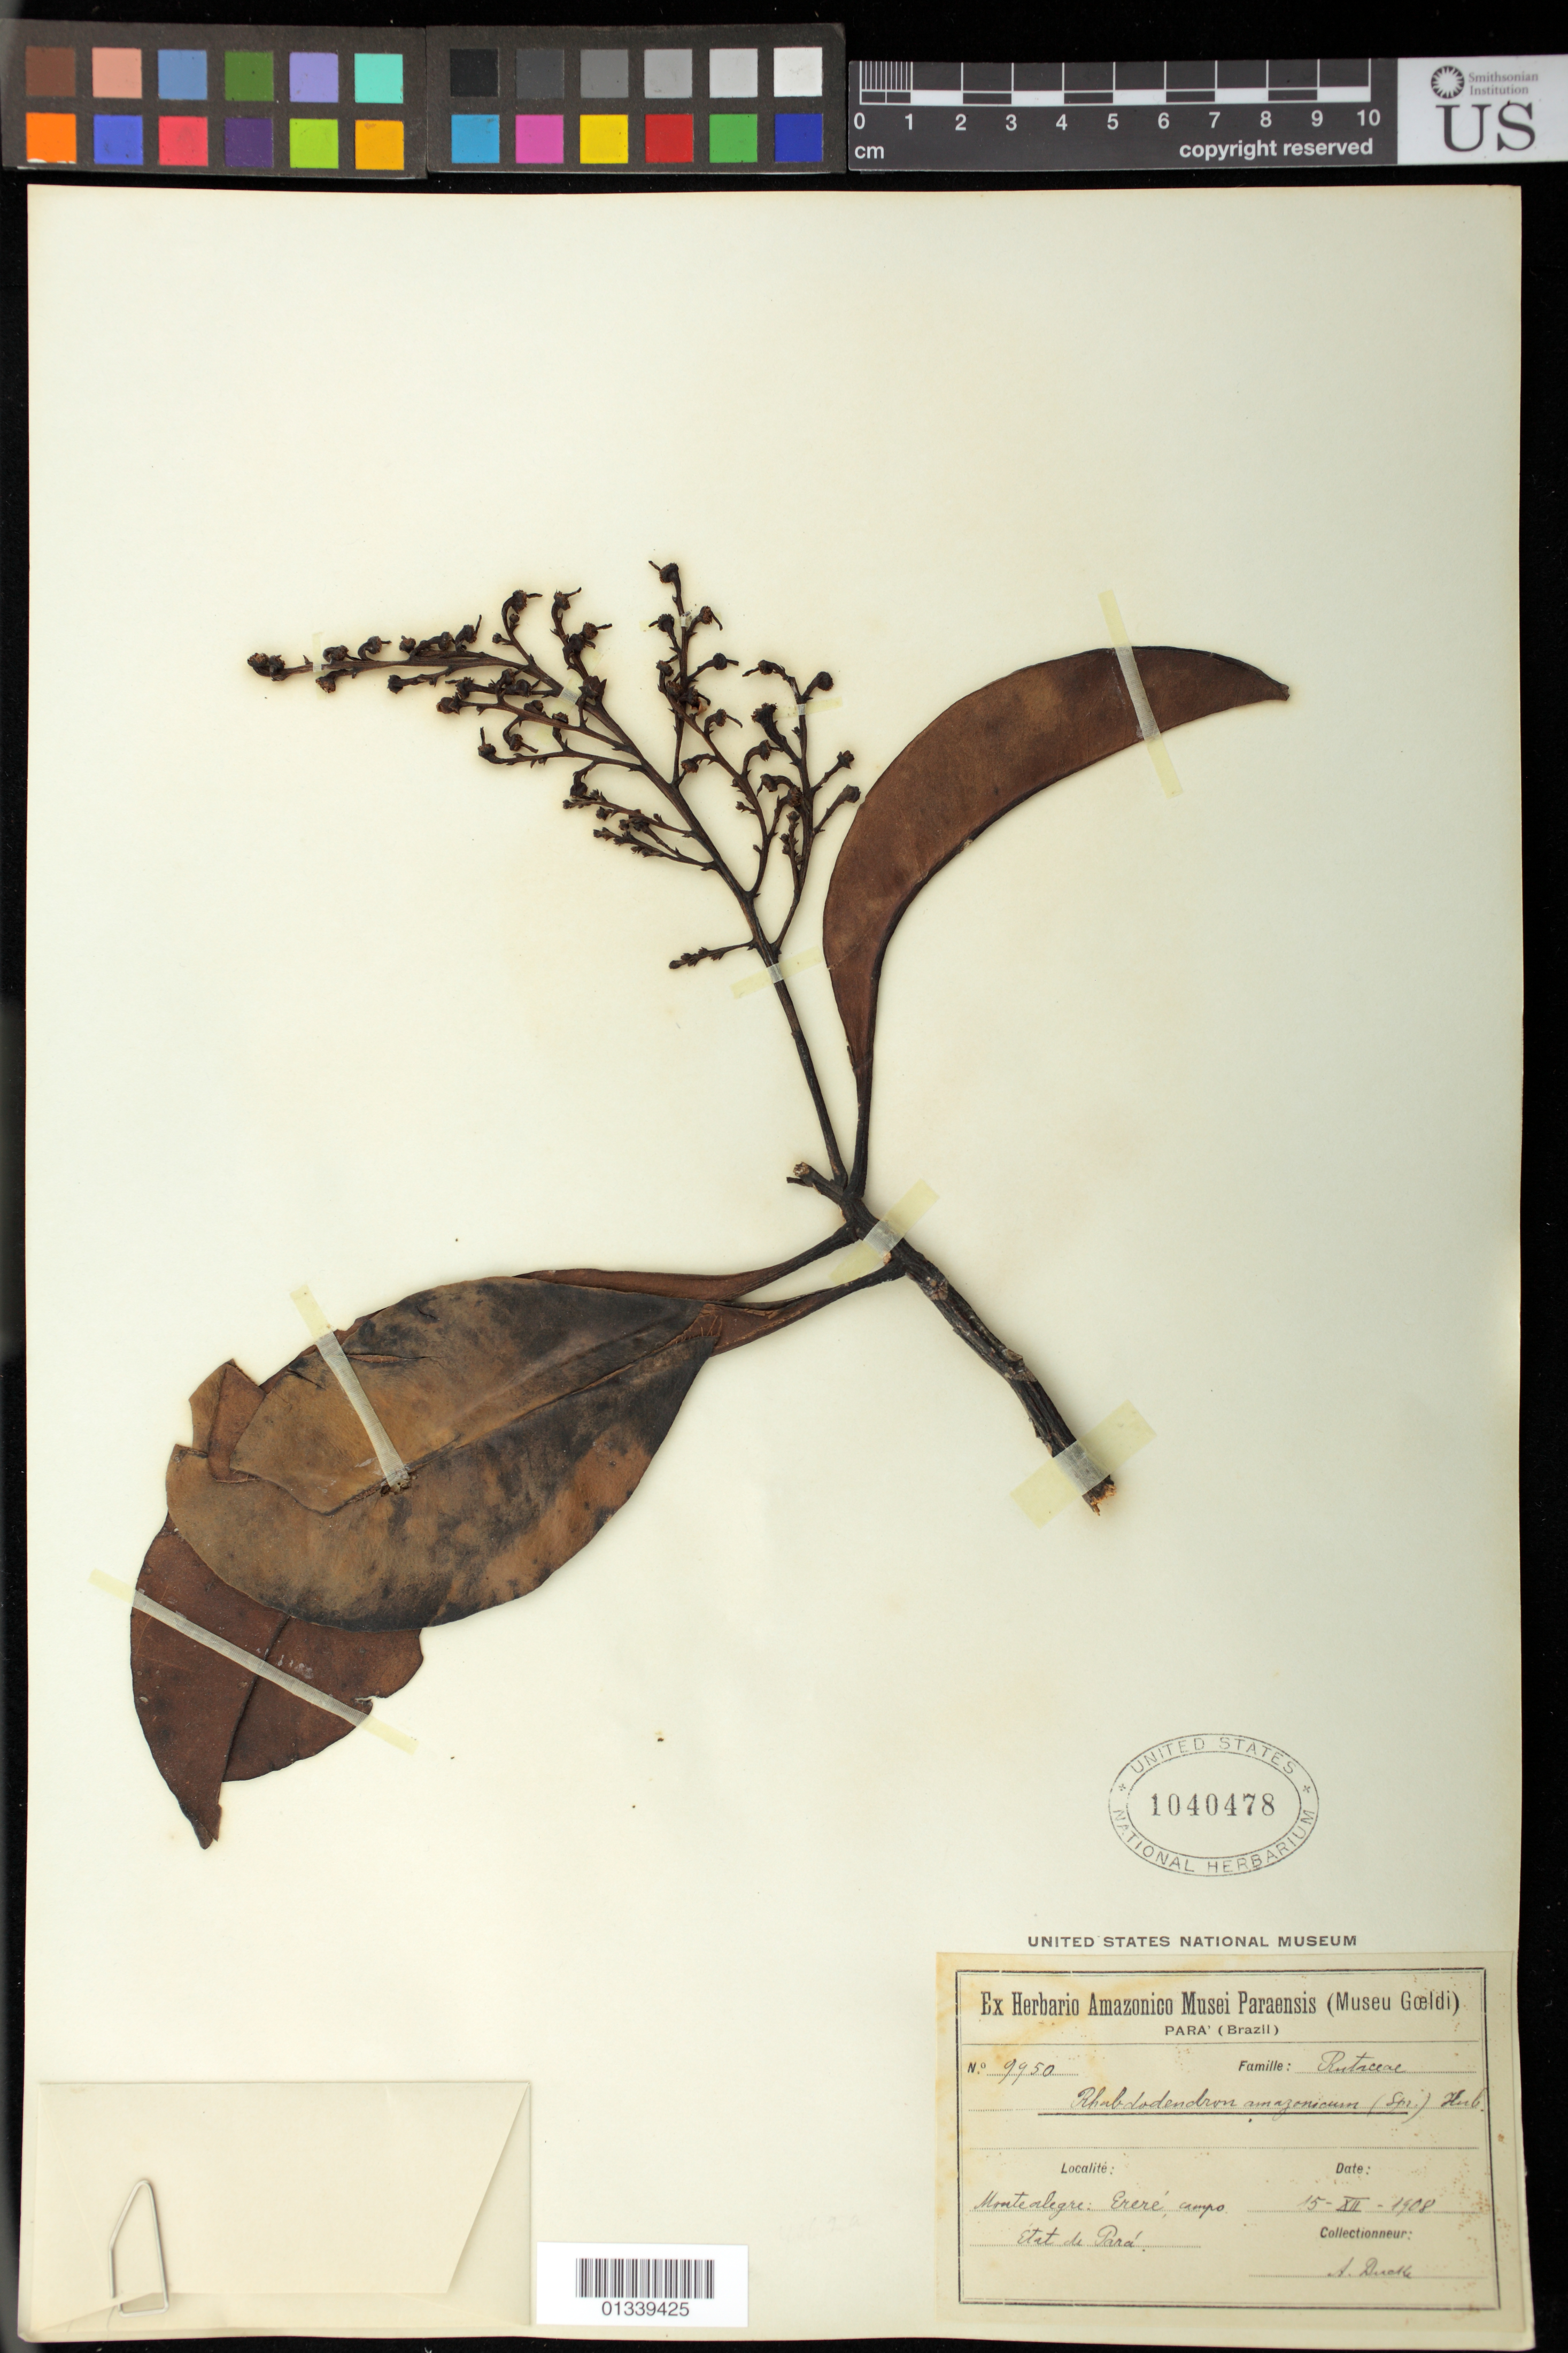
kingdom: Plantae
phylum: Tracheophyta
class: Magnoliopsida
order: Caryophyllales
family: Rhabdodendraceae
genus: Rhabdodendron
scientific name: Rhabdodendron amazonicum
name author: (Spruce ex Benth.) Huber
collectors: A. Ducke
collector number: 9950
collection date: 1908-12-15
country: Brazil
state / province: Pará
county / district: Monte Alegre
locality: Ereré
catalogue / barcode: US 1040478